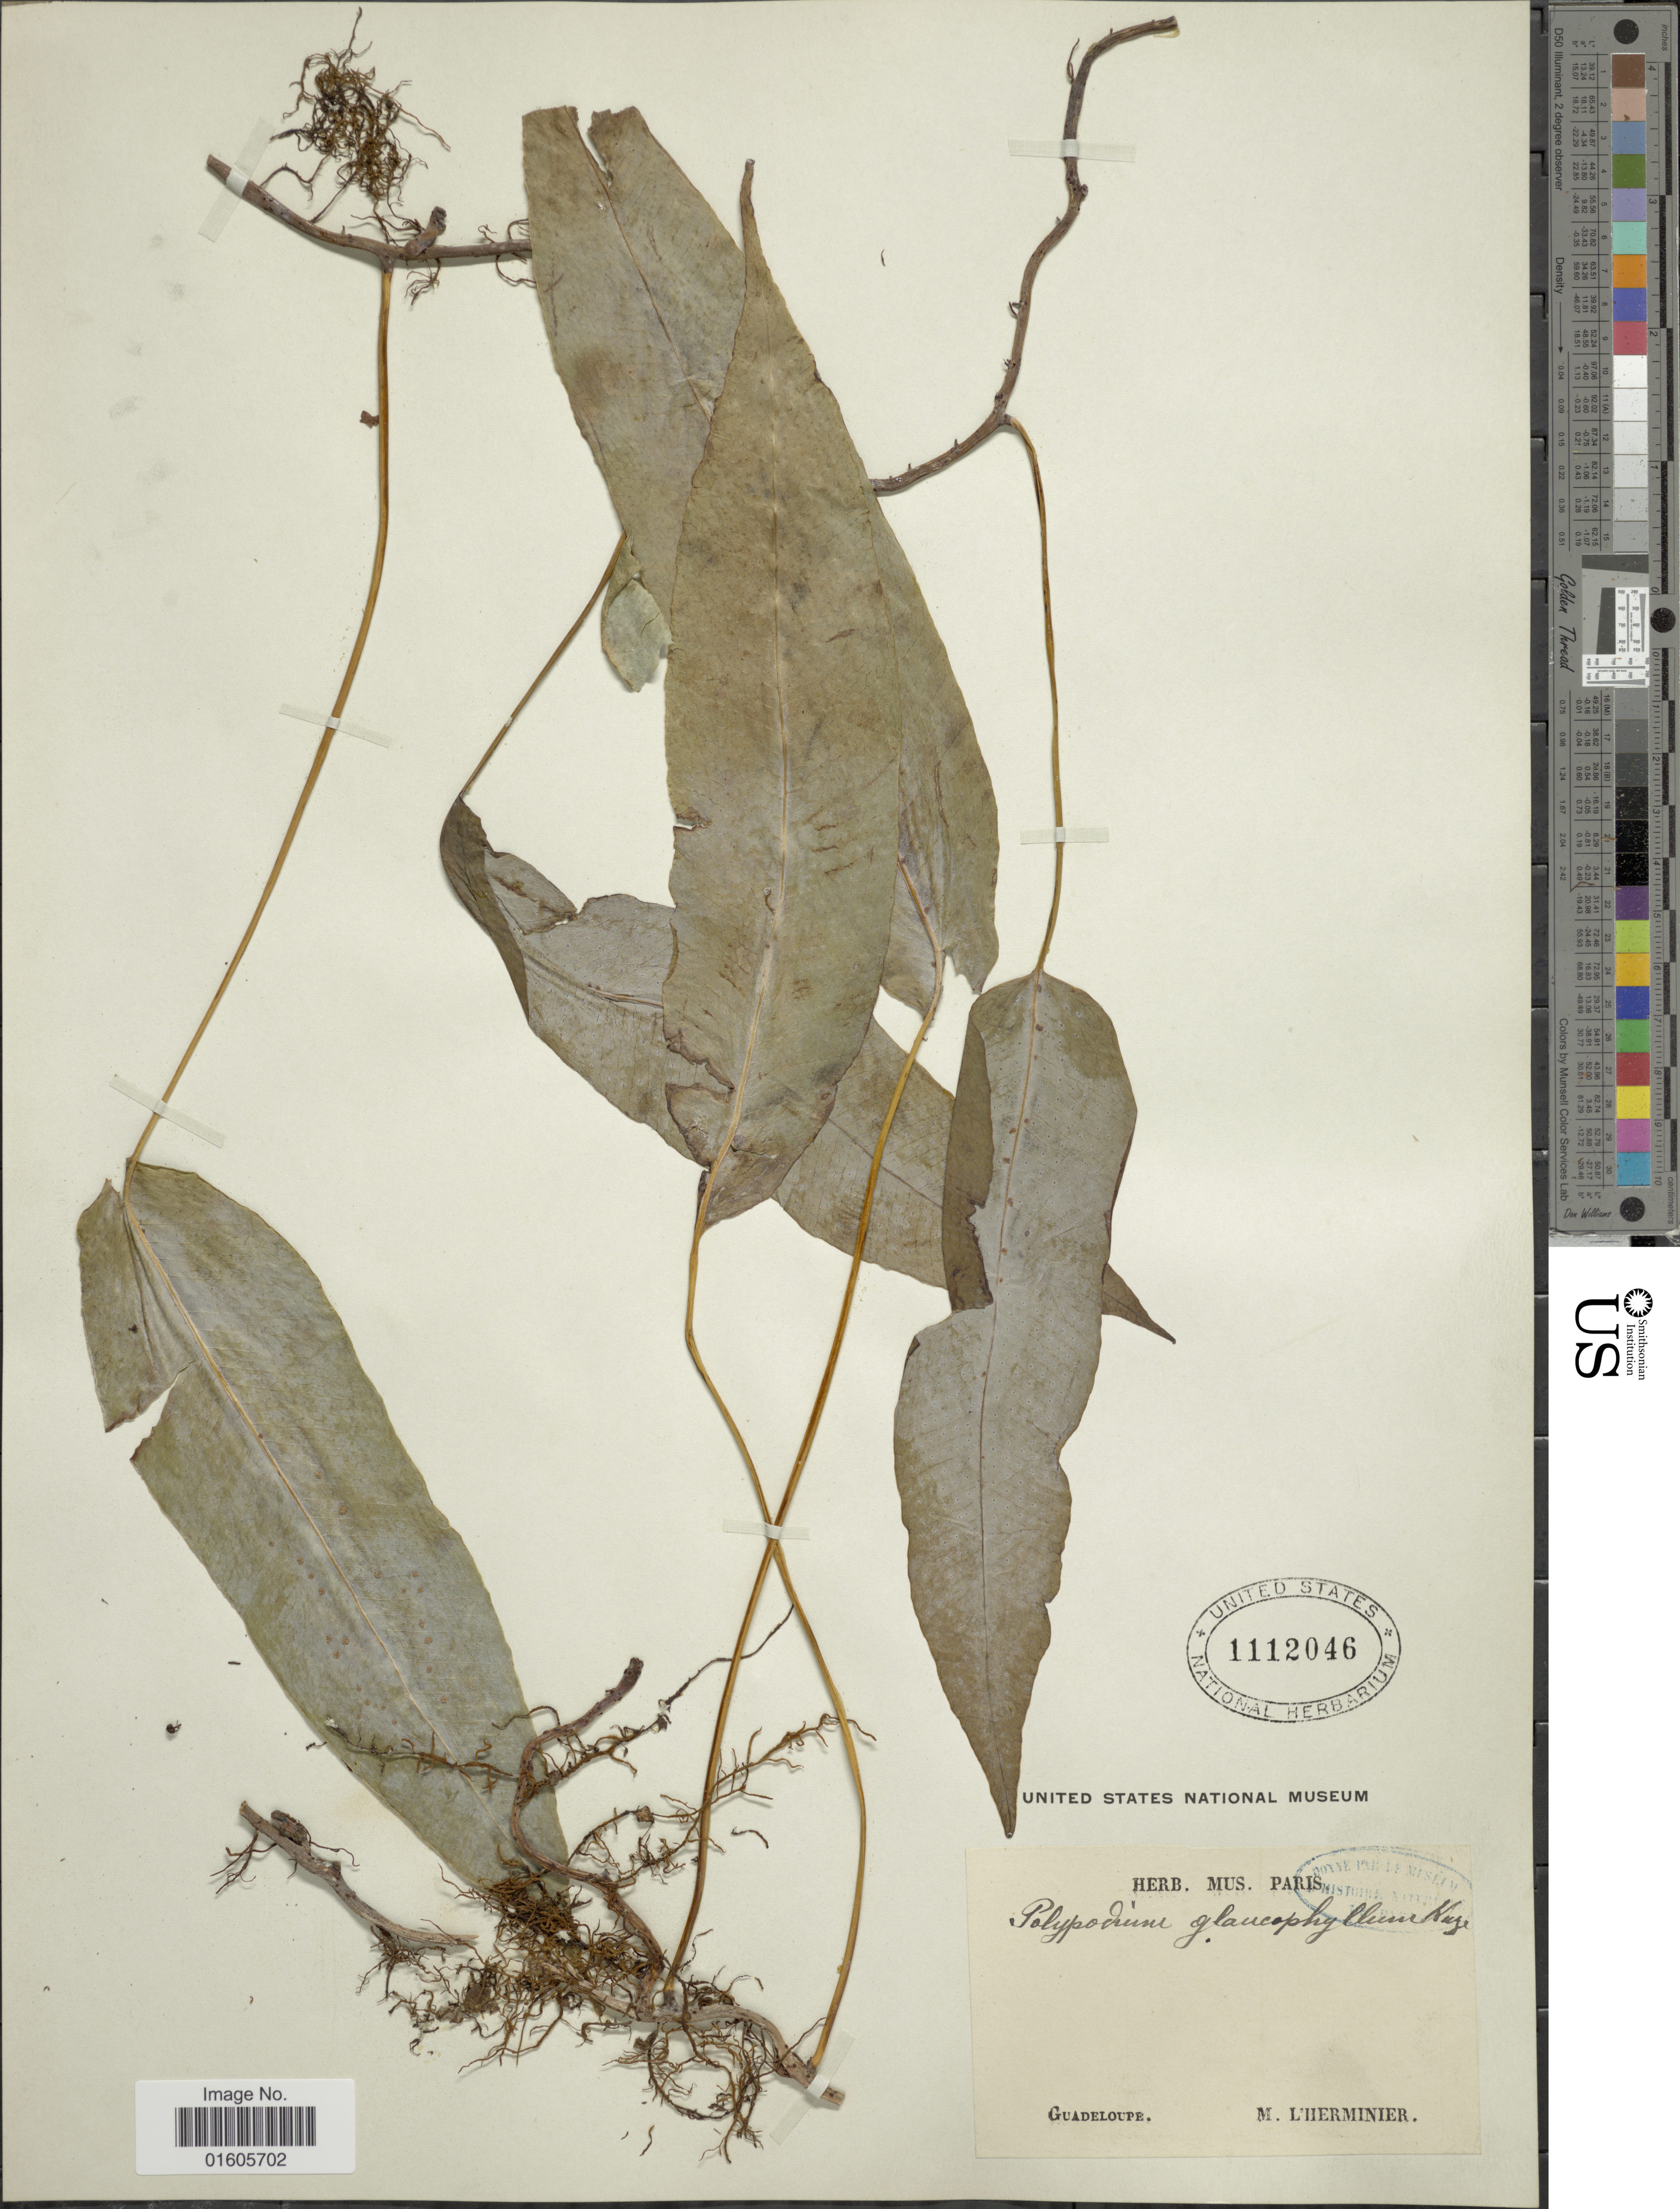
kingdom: Plantae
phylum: Tracheophyta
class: Polypodiopsida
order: Polypodiales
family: Polypodiaceae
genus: Serpocaulon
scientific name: Serpocaulon levigatum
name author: (Cav.) A.R. Sm.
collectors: M. L'Herminier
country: Guadeloupe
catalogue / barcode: US 1112046